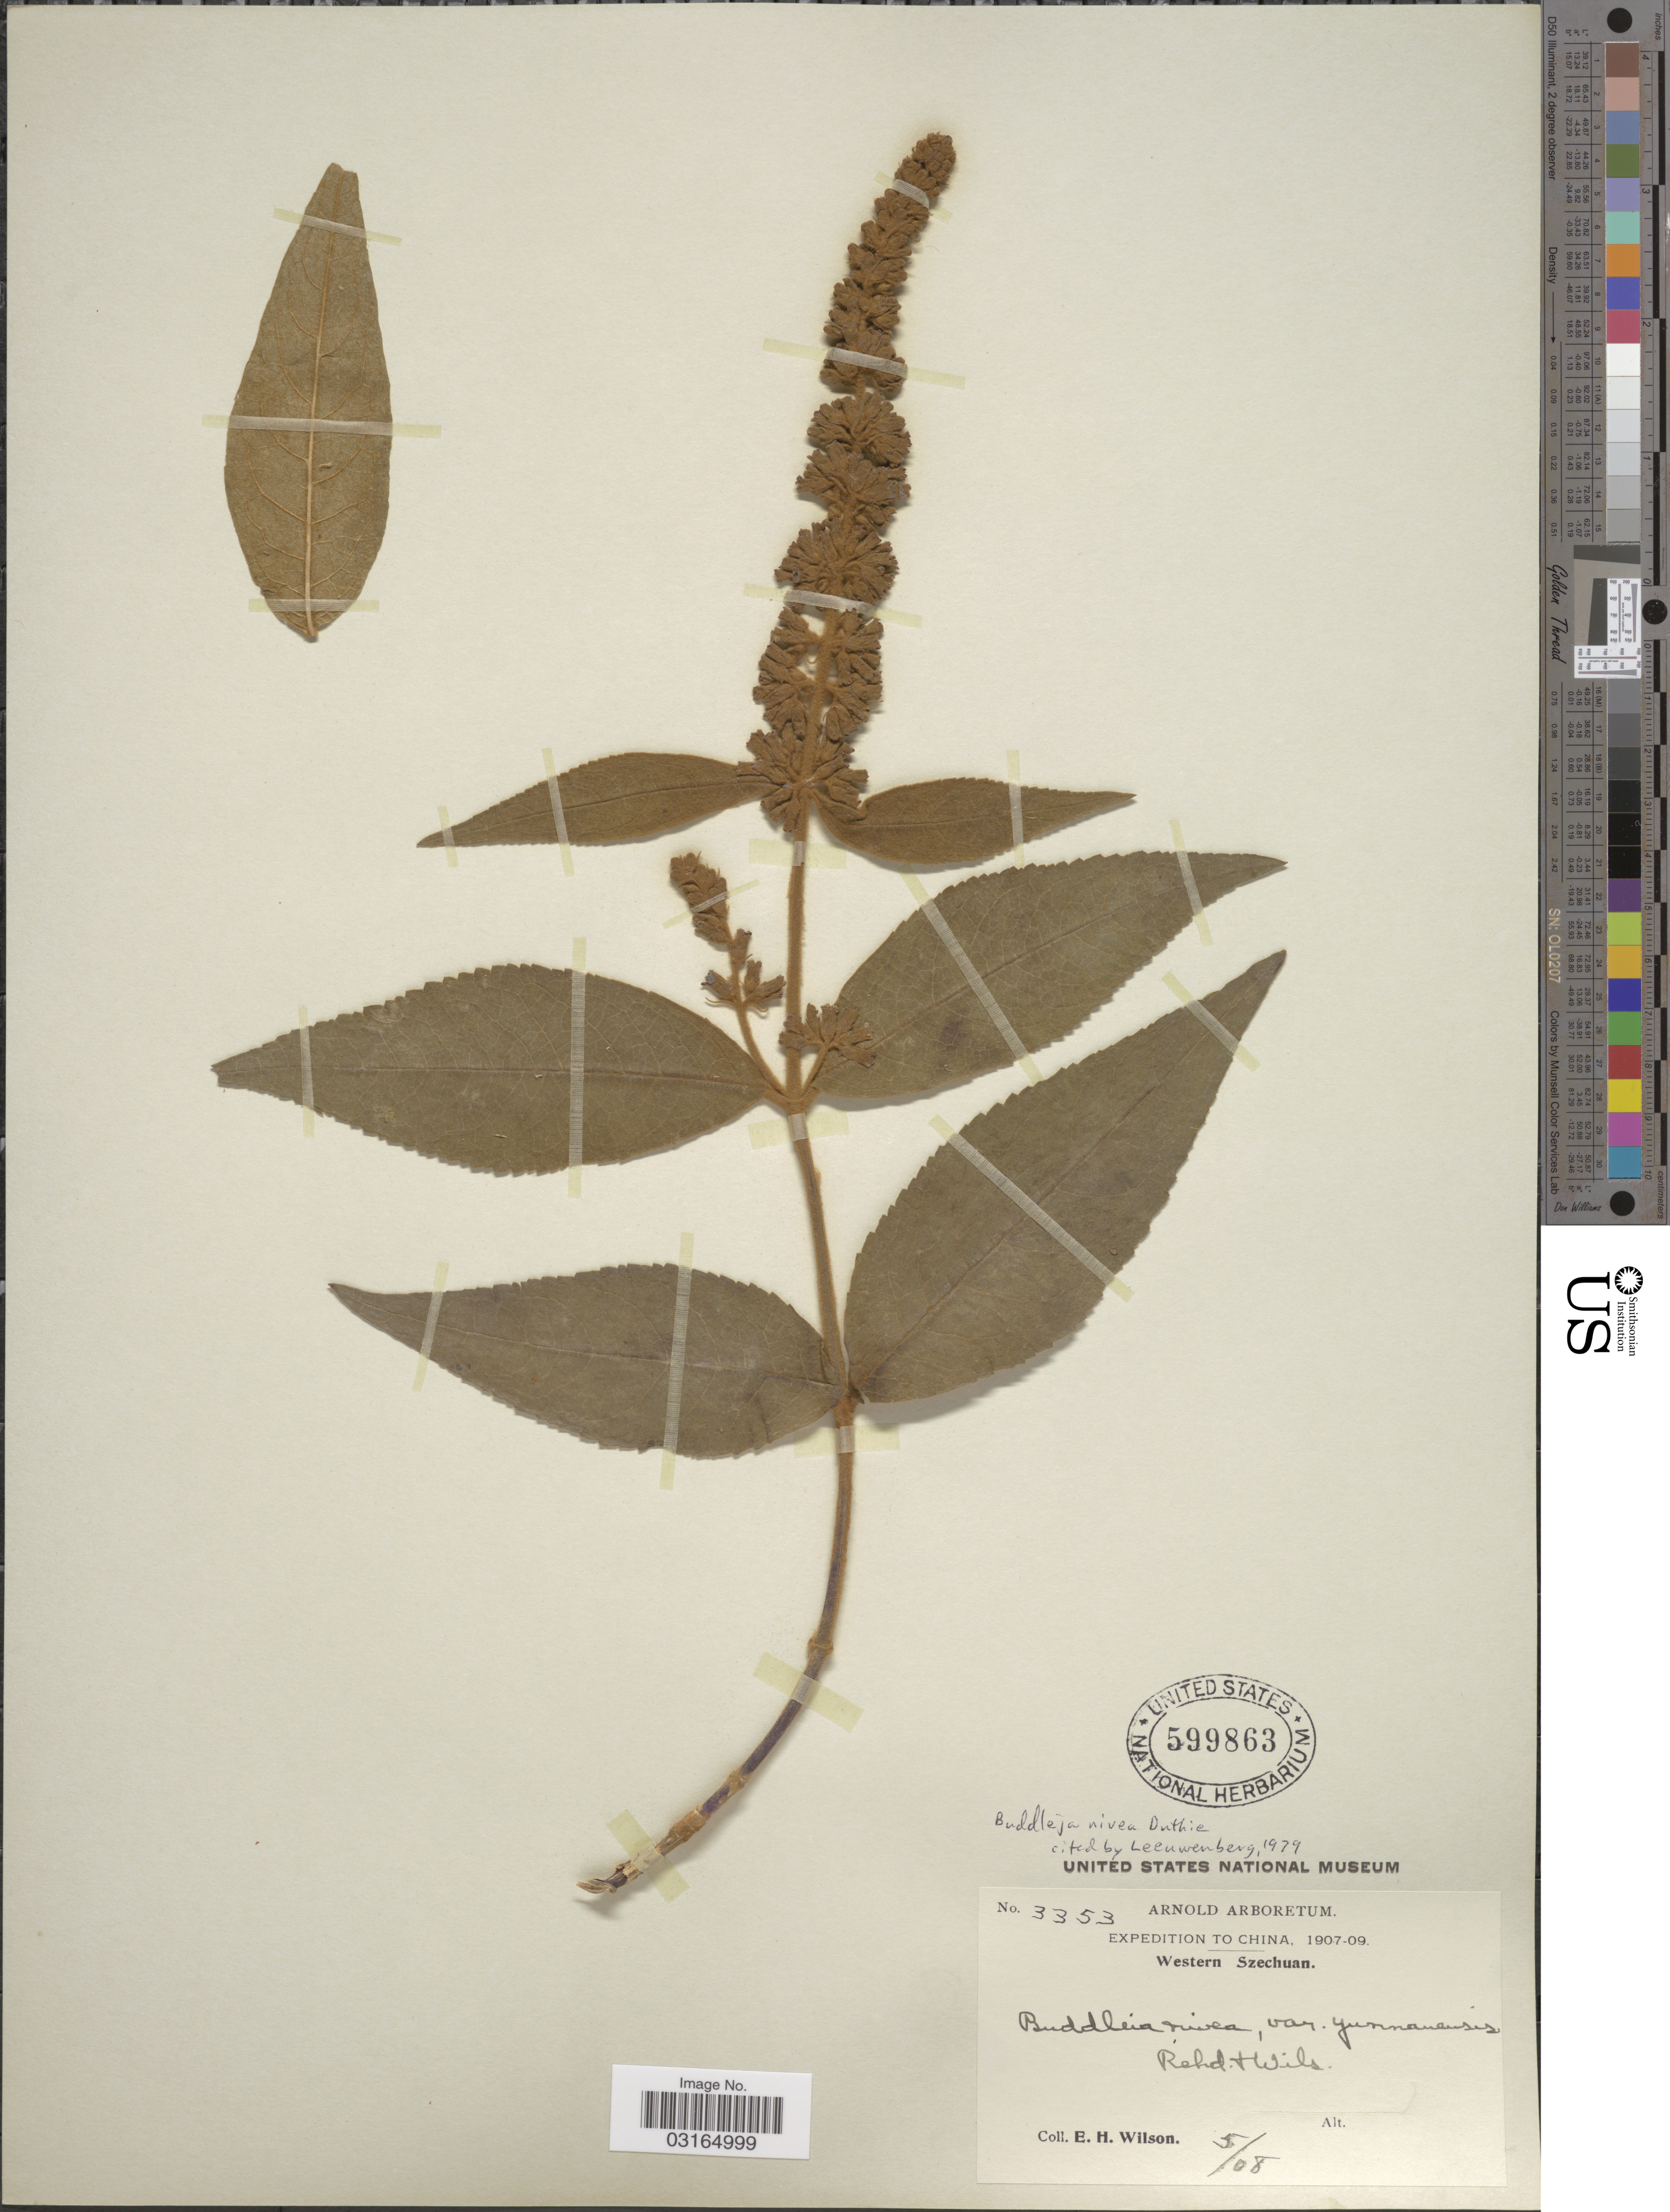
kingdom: Plantae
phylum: Tracheophyta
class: Magnoliopsida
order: Lamiales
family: Scrophulariaceae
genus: Buddleja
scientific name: Buddleja nivea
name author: Duthie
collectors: E. Wilson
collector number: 3353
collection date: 1908-05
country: China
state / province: Sichuan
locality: Western Szechuan.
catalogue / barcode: US 599863